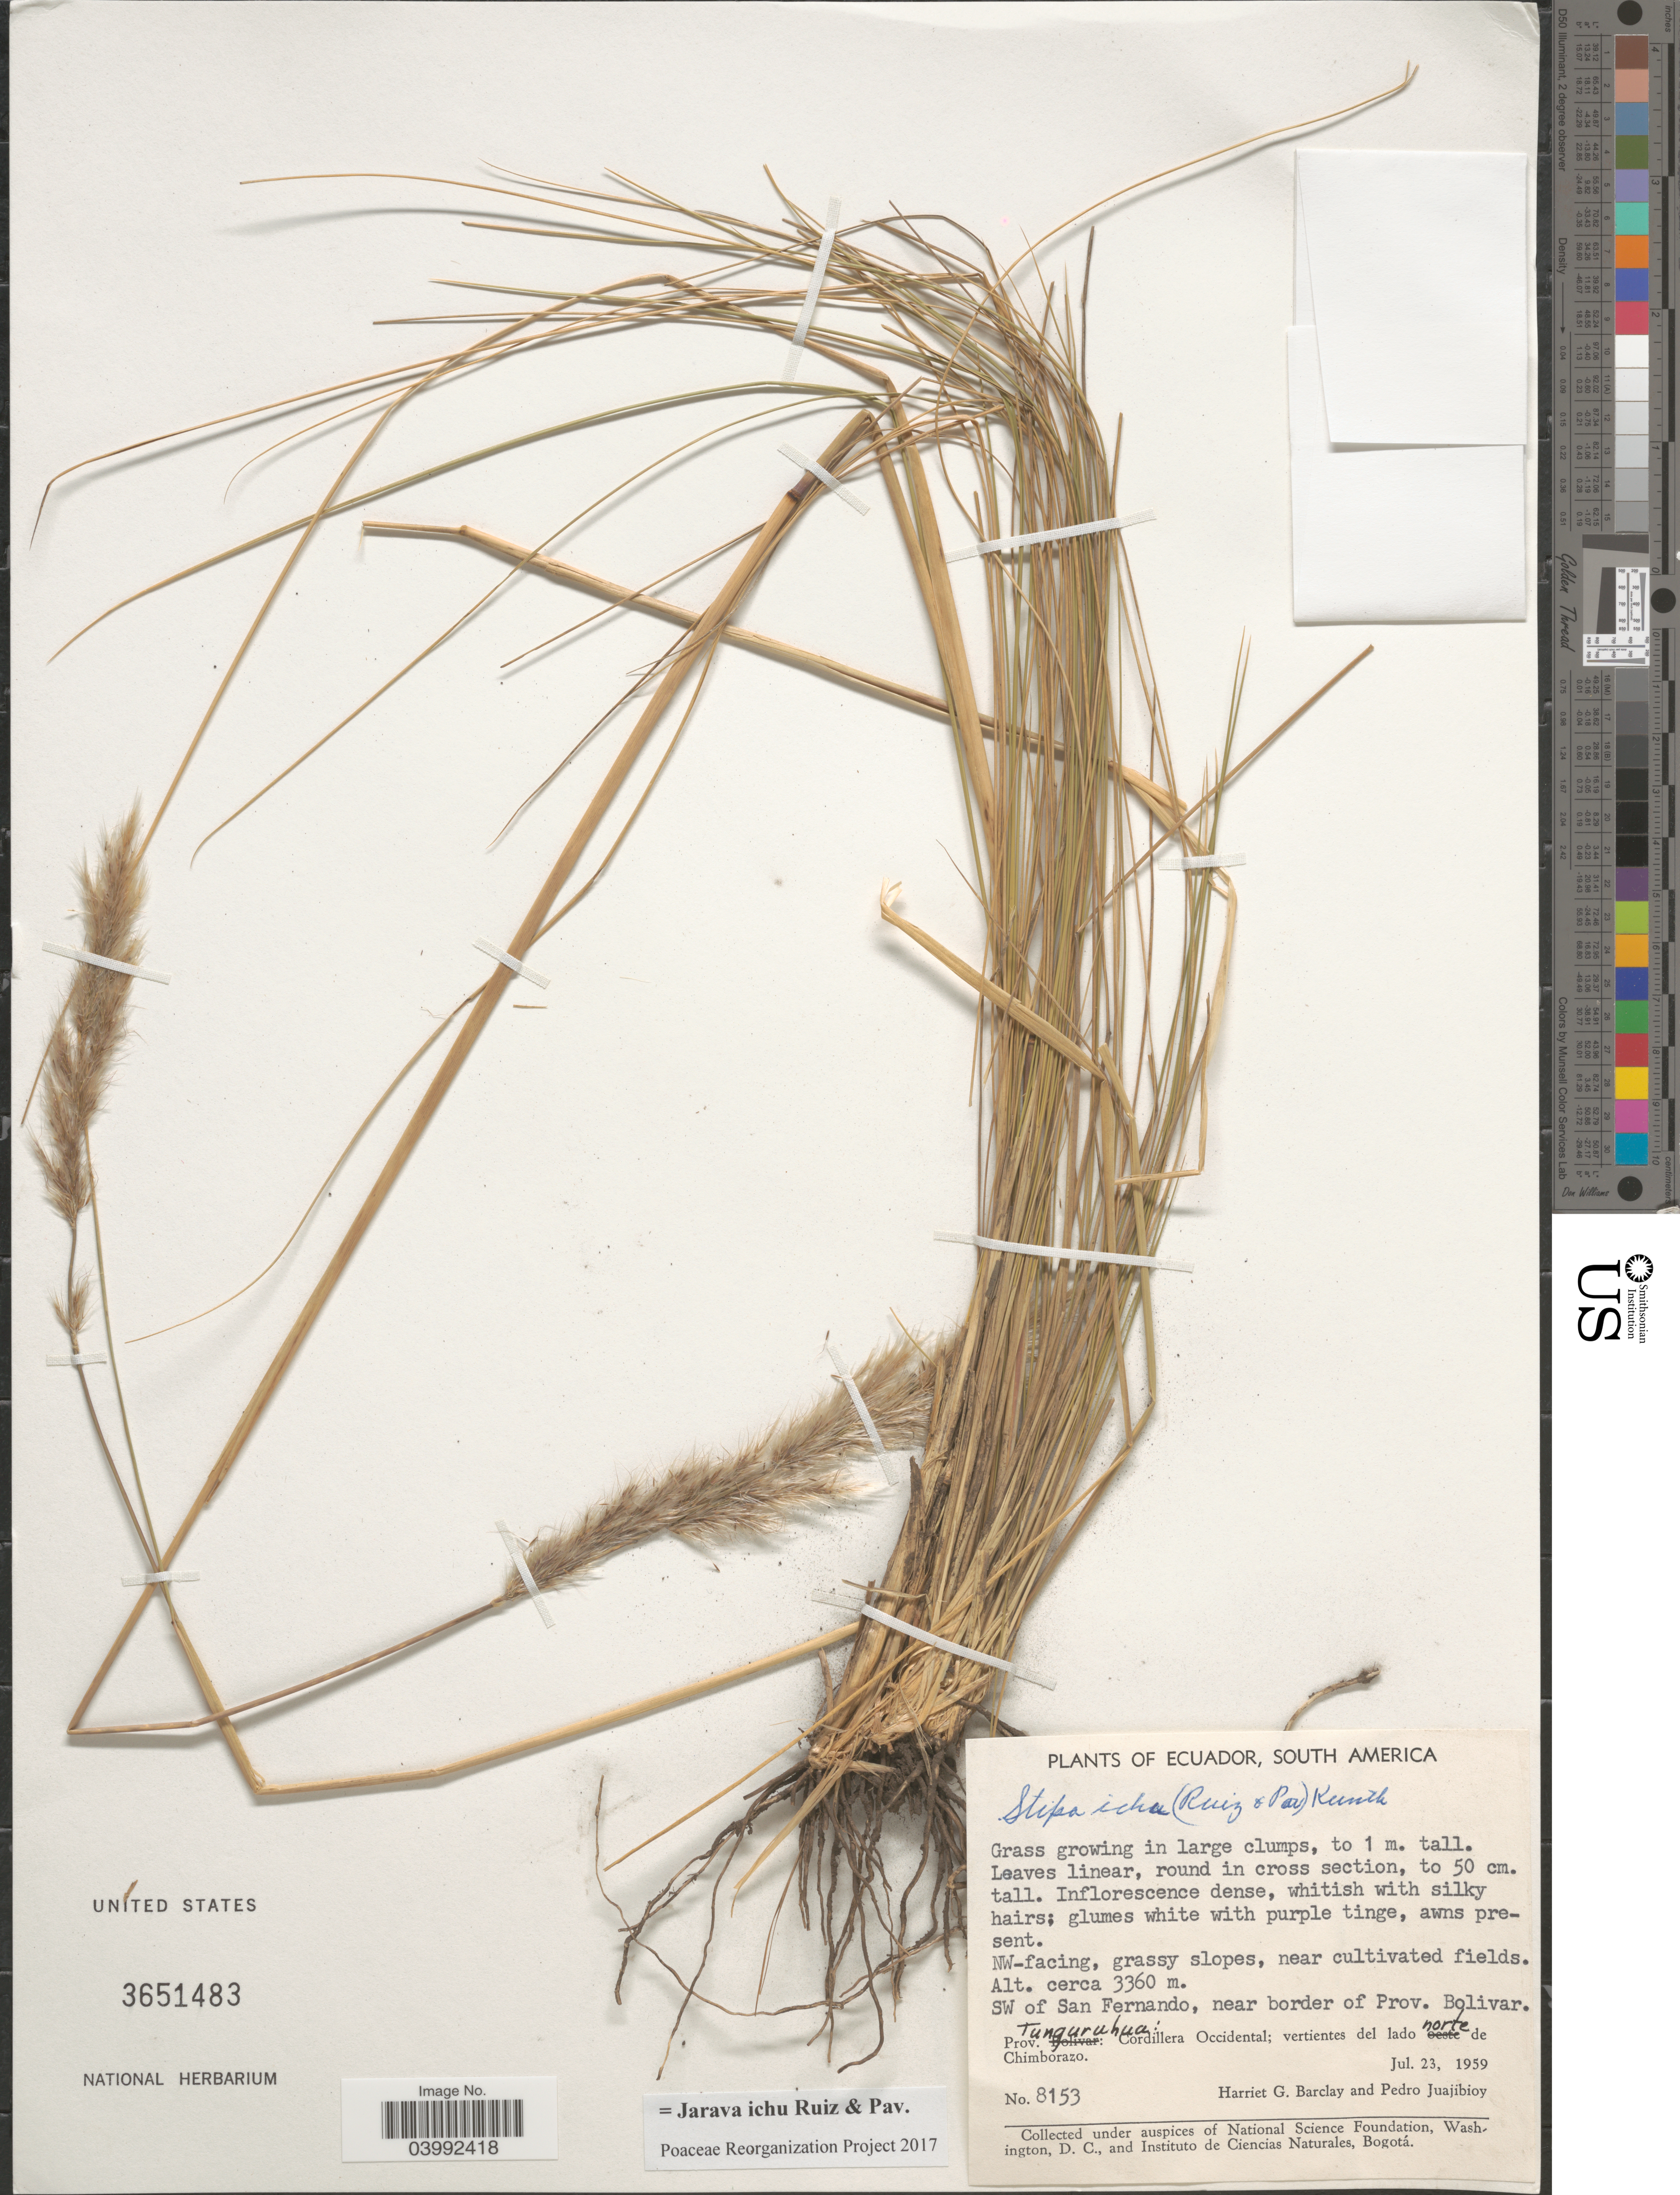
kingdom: Plantae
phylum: Tracheophyta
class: Liliopsida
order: Poales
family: Poaceae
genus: Jarava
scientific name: Jarava ichu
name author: Ruiz & Pav.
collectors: H. G. Barclay & P. Juajibioy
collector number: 8153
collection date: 1959-07-23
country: Ecuador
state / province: Tungurahua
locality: NW-facing, grassy slopes, near cultivated fields. SW of San Fernando, near border of Prov. Bolivar. Prov. Tungurahua: Cordillera Occidental; vertientes del lado norte de Chimborazo.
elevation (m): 3360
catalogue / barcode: US 3651483